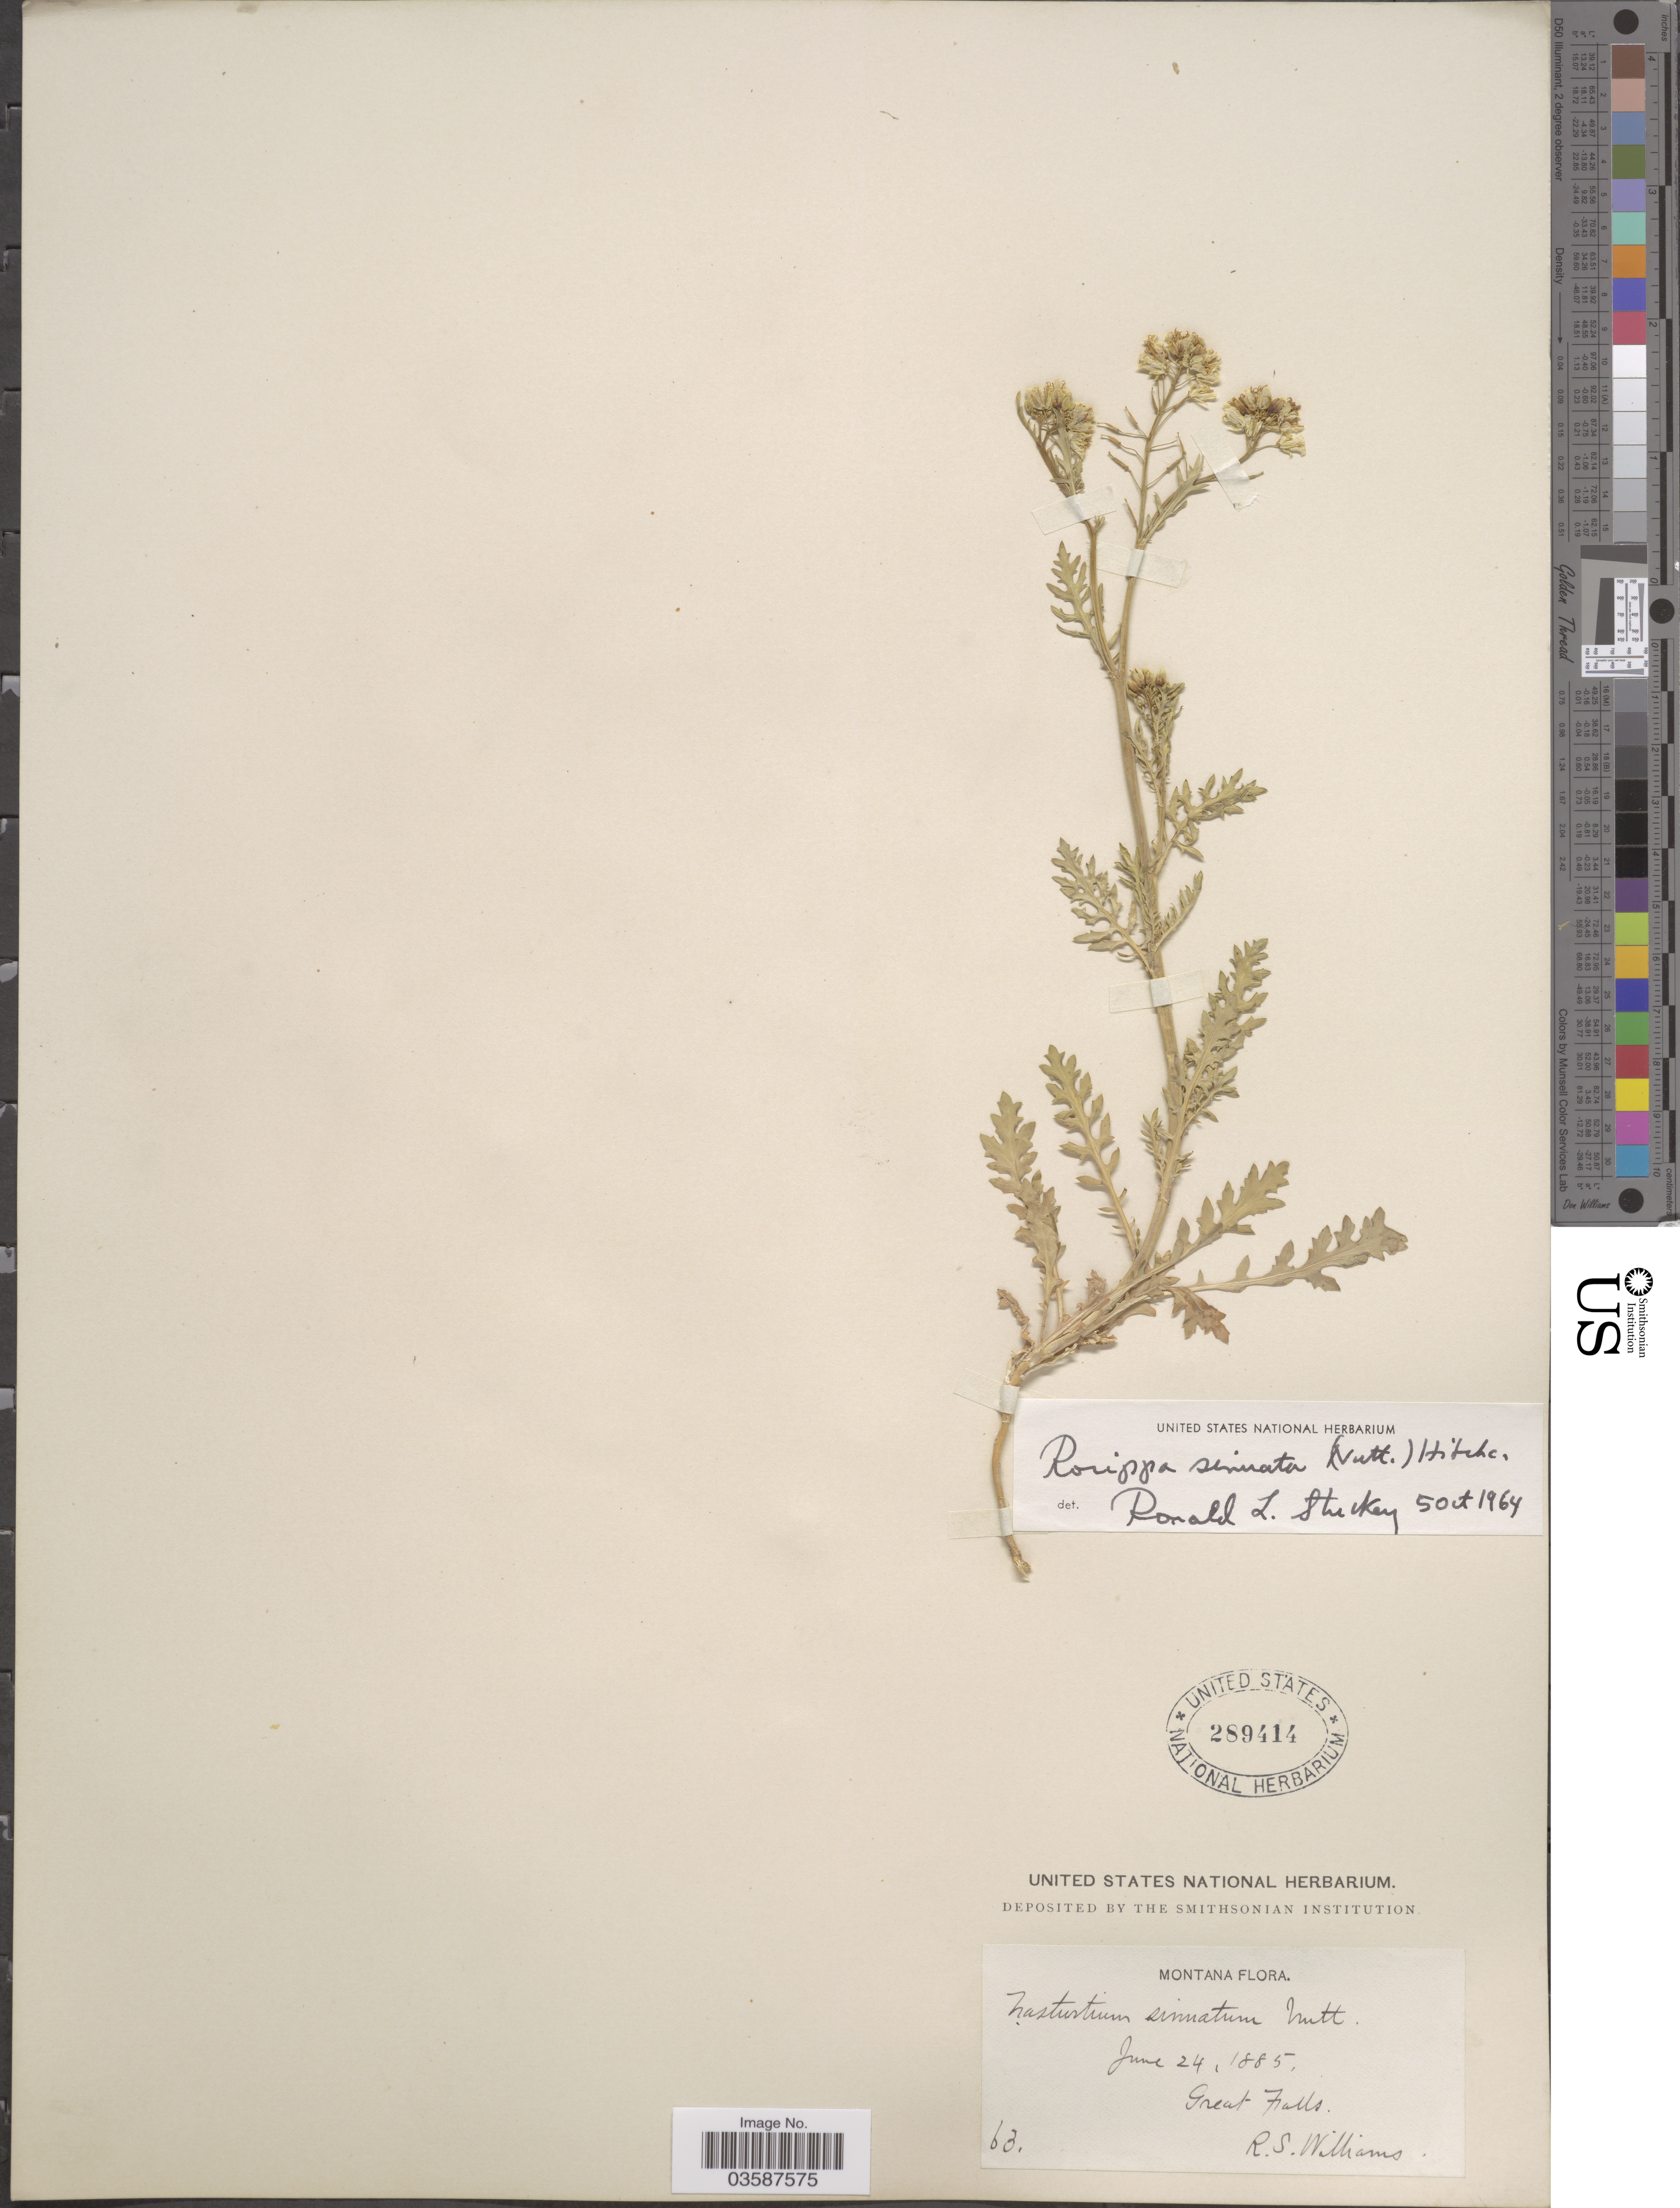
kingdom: Plantae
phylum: Tracheophyta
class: Magnoliopsida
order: Brassicales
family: Brassicaceae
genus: Rorippa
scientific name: Rorippa sinuata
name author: (Nutt.) Hitchc.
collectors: R. S. Williams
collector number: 63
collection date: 1885-06-24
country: United States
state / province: Montana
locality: Great Falls.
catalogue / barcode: US 289414